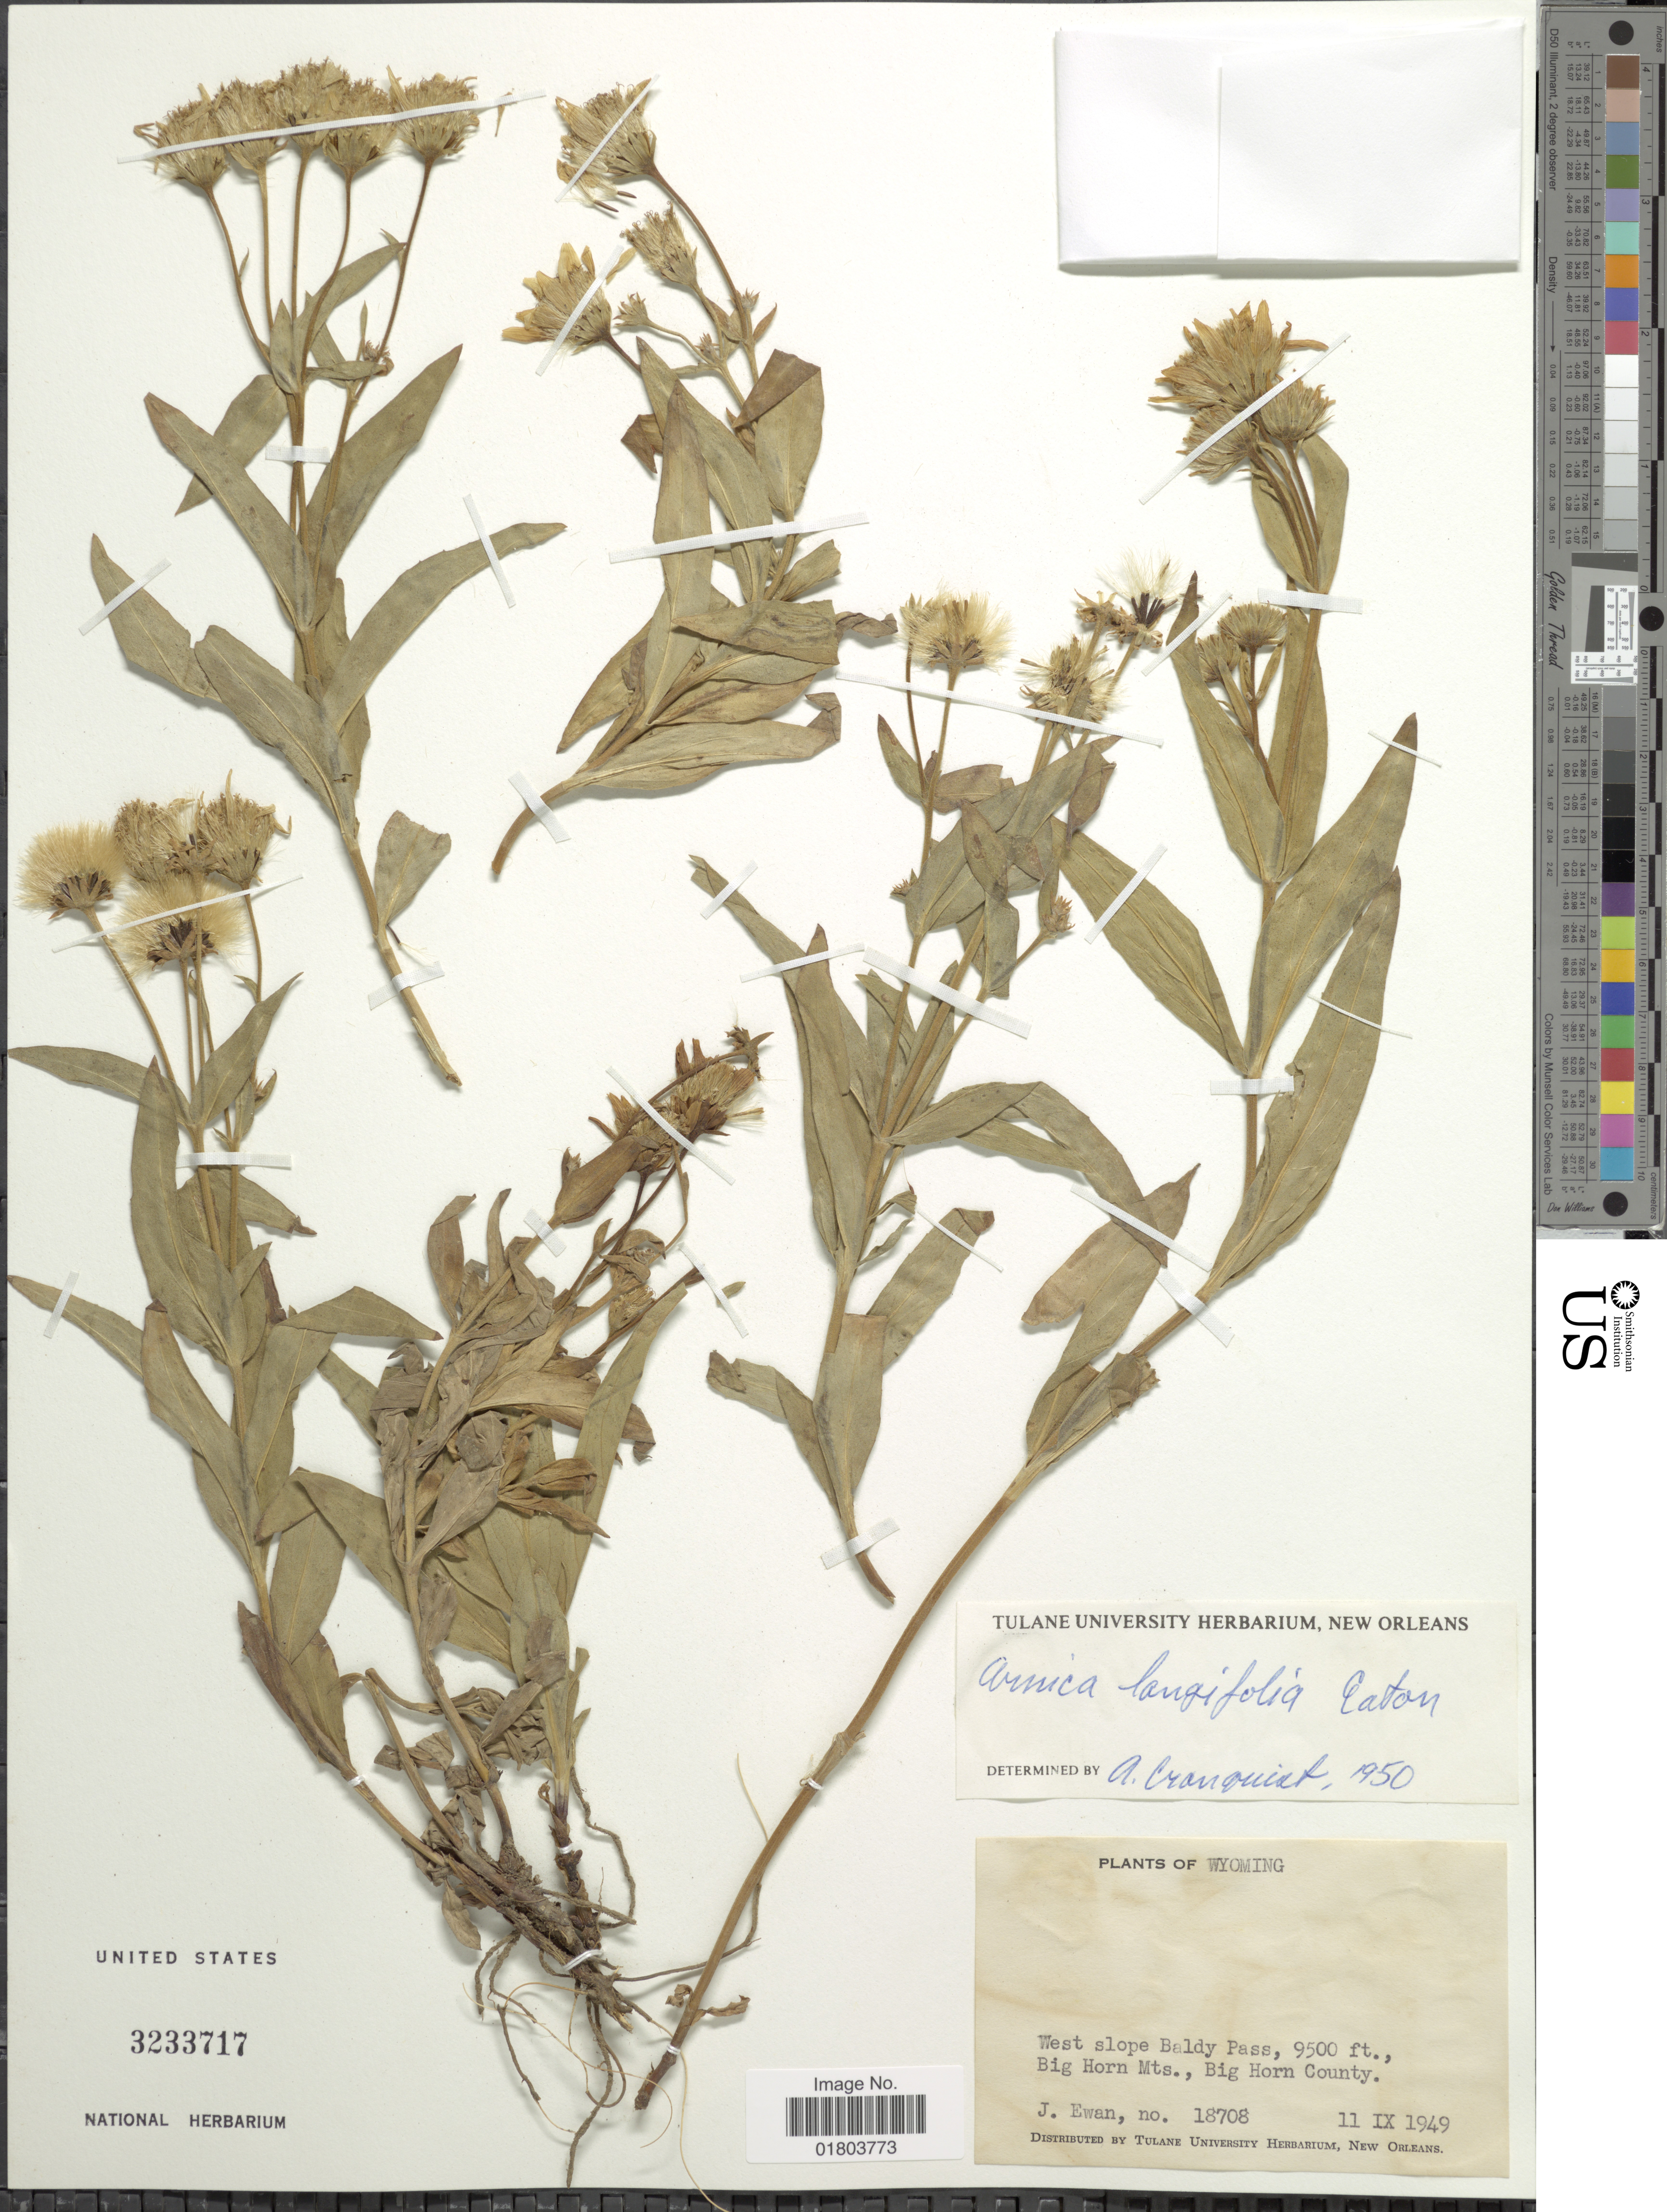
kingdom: Plantae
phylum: Tracheophyta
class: Magnoliopsida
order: Asterales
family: Asteraceae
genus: Arnica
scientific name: Arnica longifolia subsp. genuina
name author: Maguire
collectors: J. A. Ewan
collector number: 18708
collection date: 1949-09-11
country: United States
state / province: Wyoming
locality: West slope Baldy Pass, Big Horn Mts., Big Horn County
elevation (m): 2896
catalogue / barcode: US 3233717